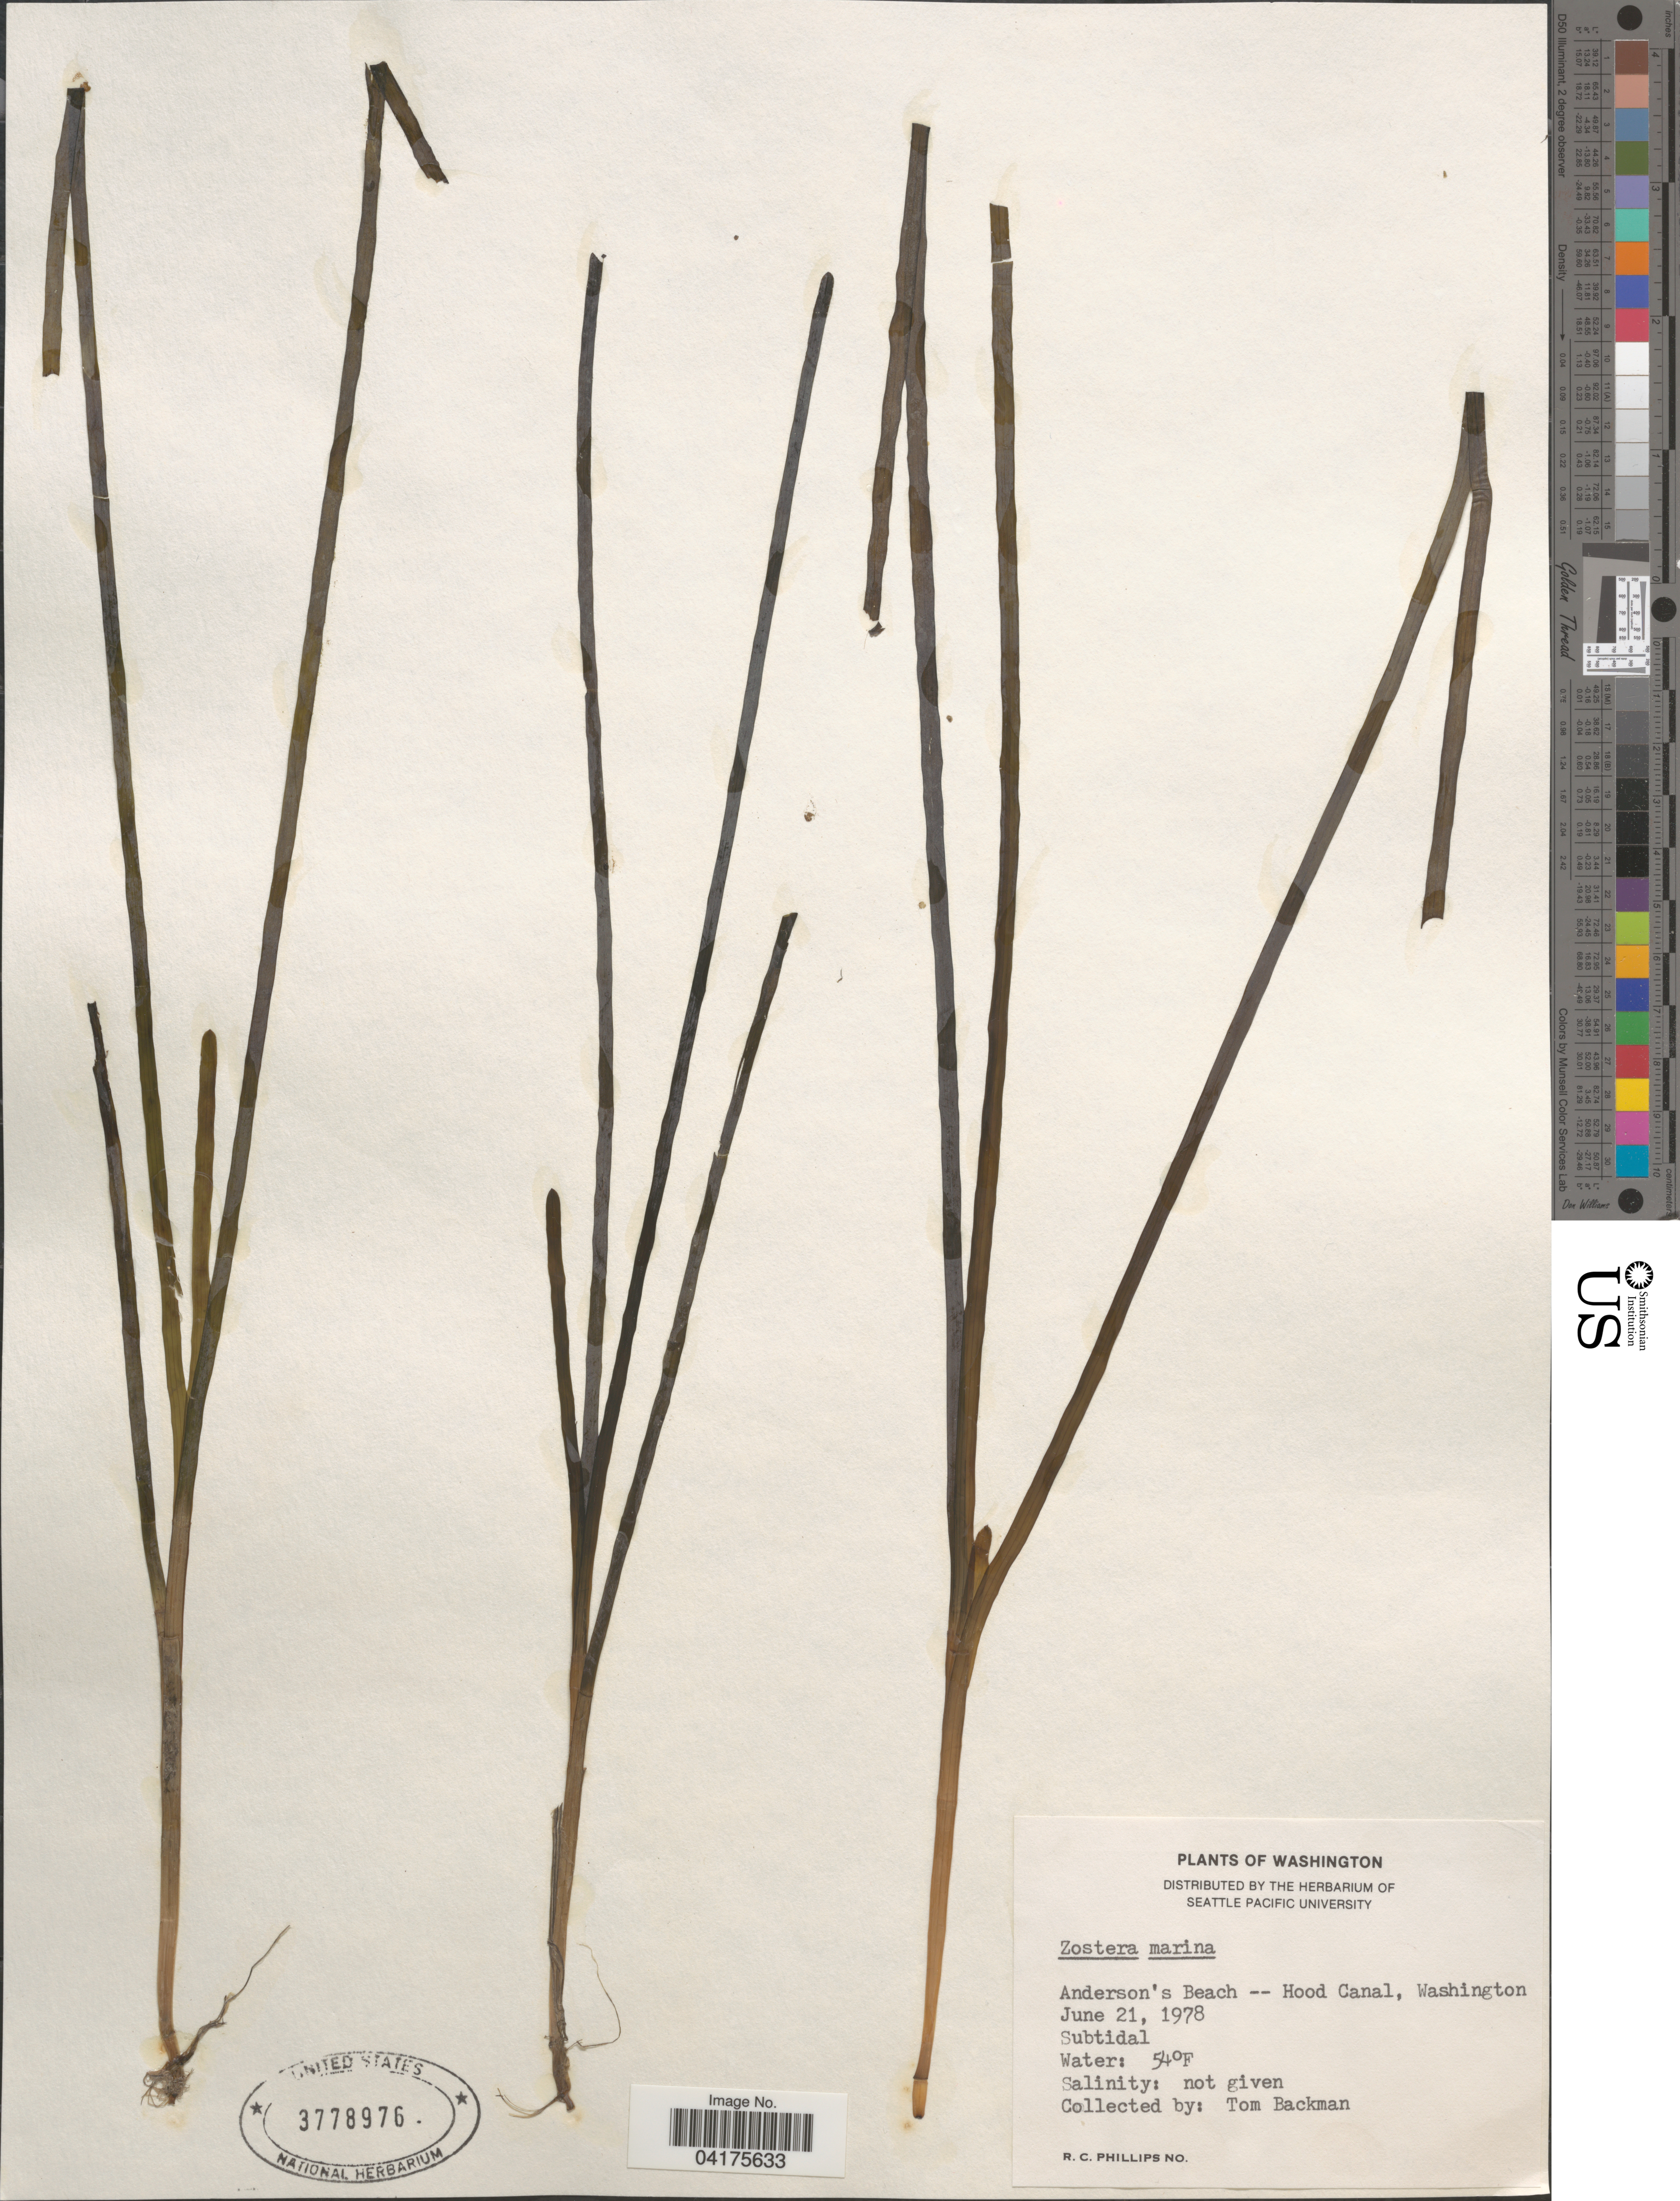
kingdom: Plantae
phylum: Tracheophyta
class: Liliopsida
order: Alismatales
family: Zosteraceae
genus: Zostera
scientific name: Zostera marina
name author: L.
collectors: T. Backman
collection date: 1978-06-21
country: United States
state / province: Washington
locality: Anderson's Beach -- Hood Canal.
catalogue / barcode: US 3778976